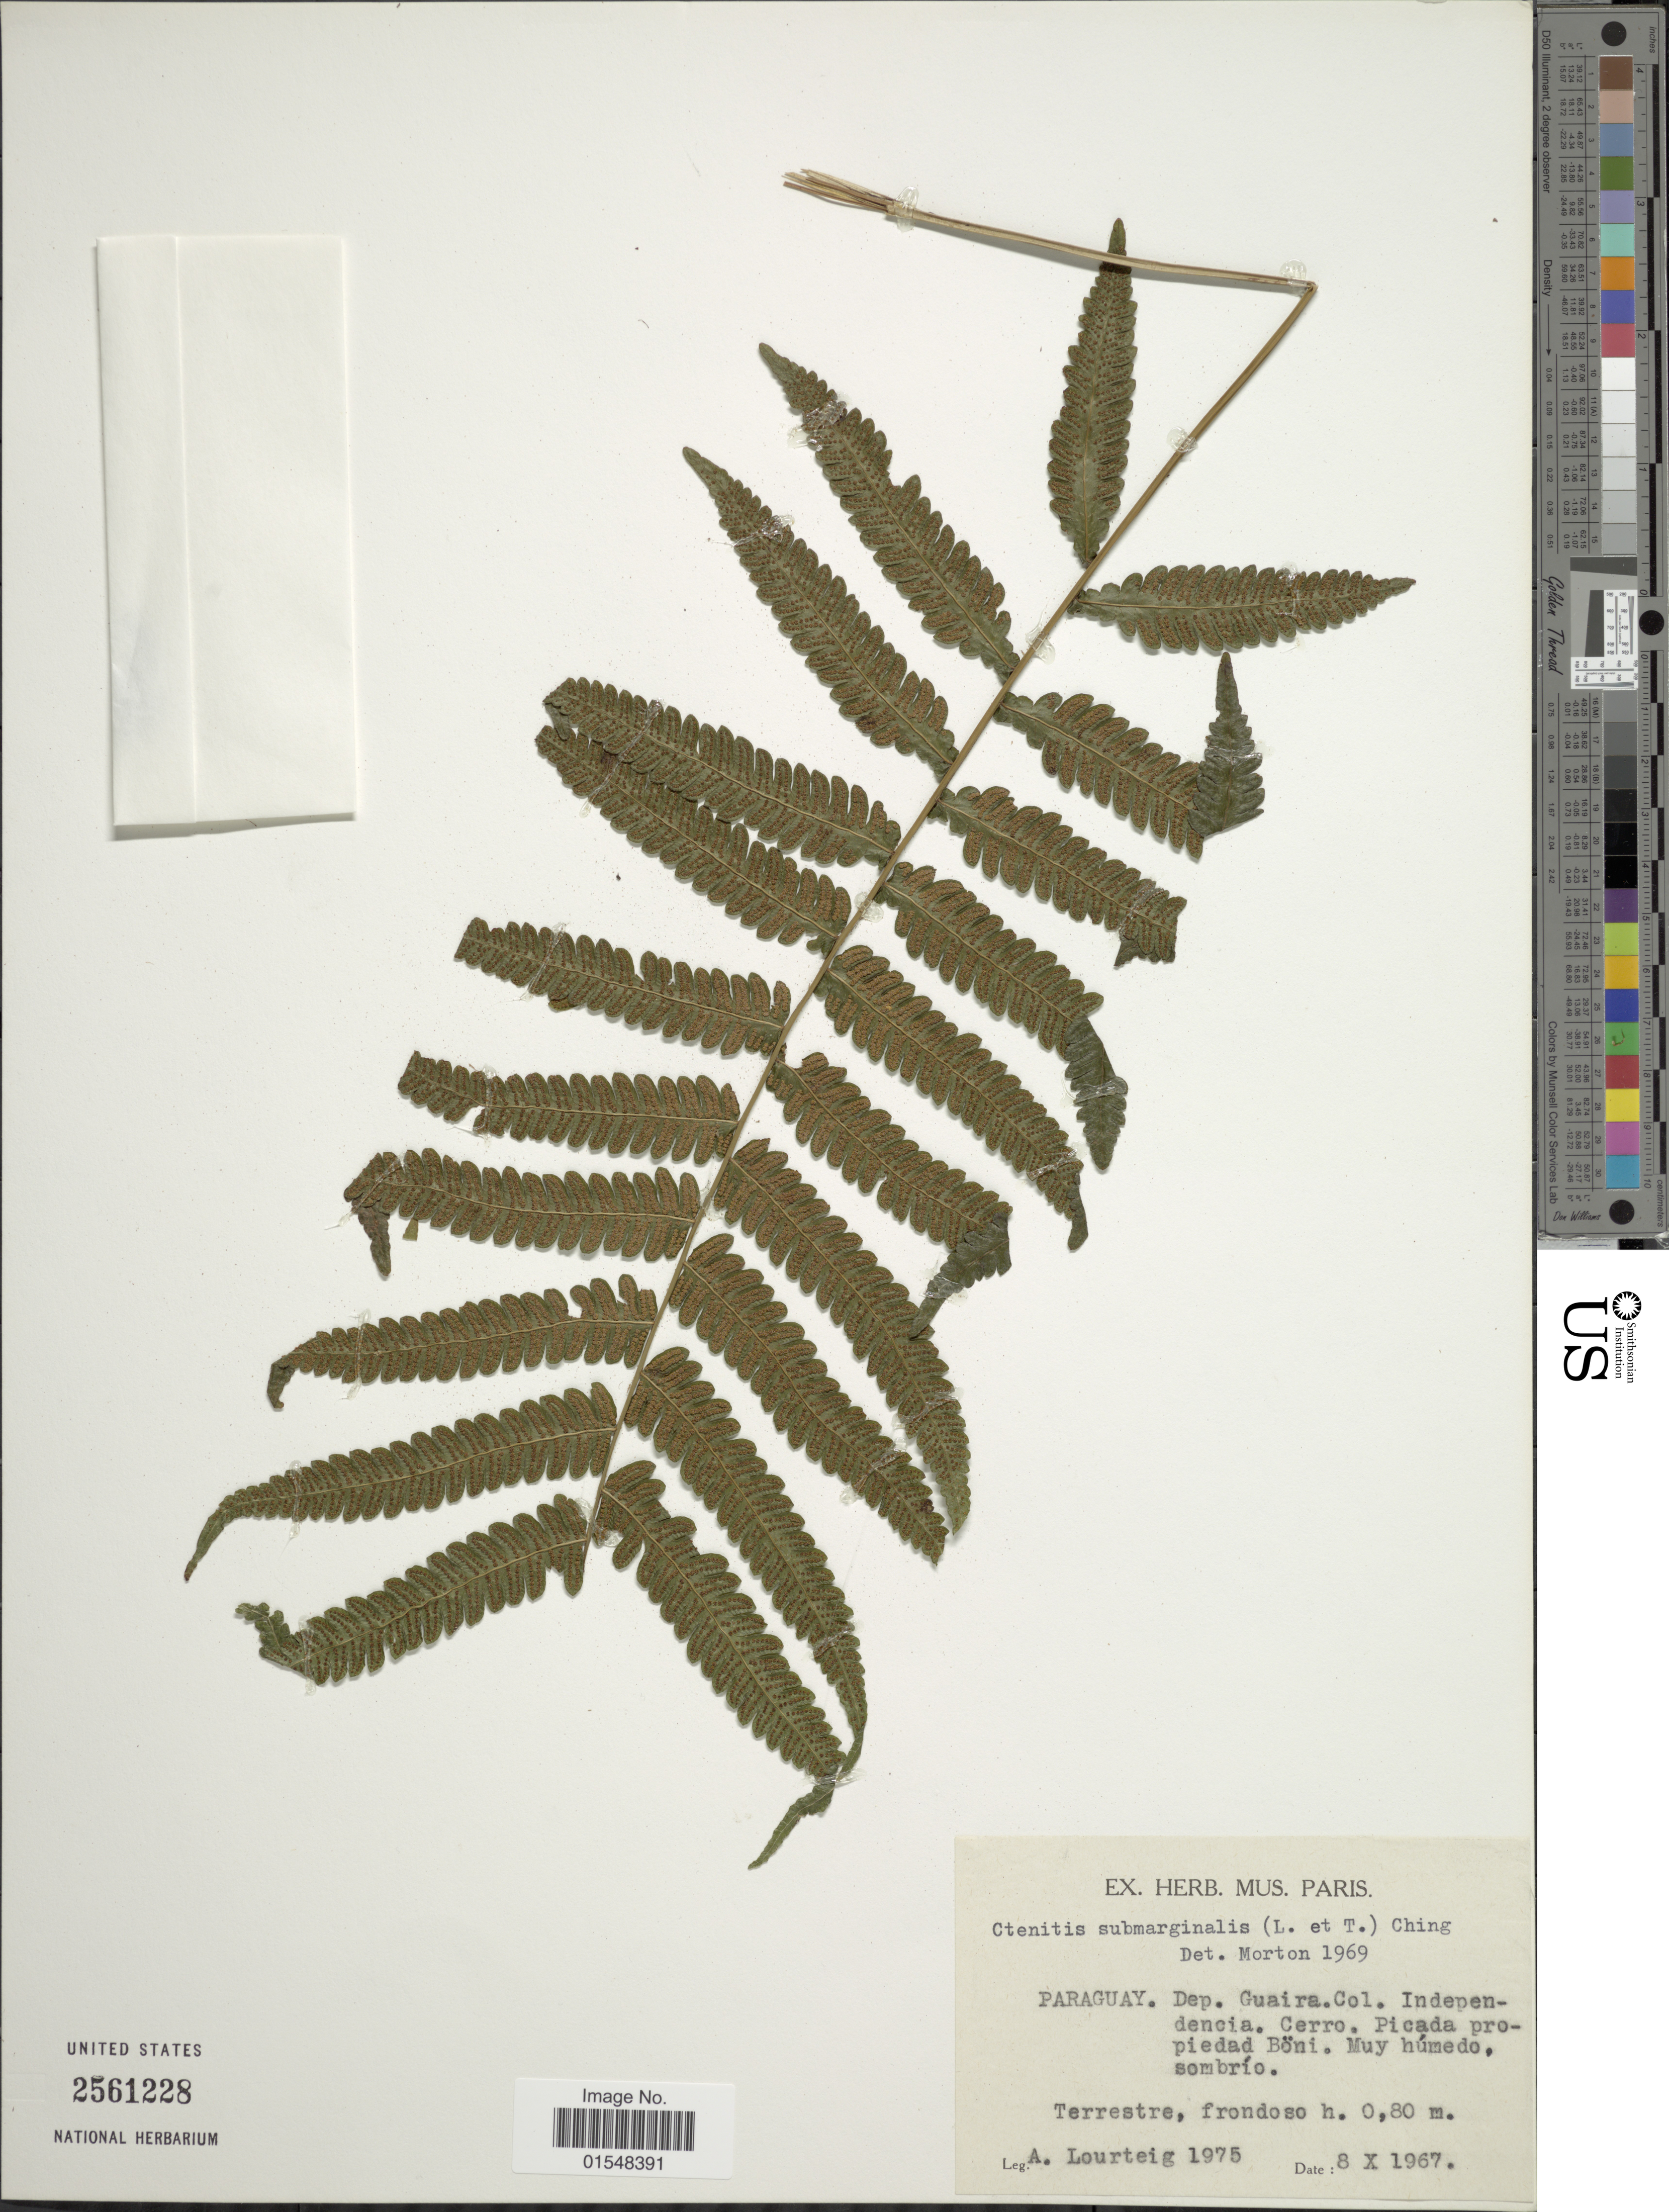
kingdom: Plantae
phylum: Tracheophyta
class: Polypodiopsida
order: Polypodiales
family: Dryopteridaceae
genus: Ctenitis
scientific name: Ctenitis submarginalis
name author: (Langsd. & Fisch.) Ching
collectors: A. Lourteig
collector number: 1975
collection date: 1967-10-08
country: Paraguay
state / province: Guaira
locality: Dep. Guaira. Col. Indepencia Cerro, Picada propiedad Böni. Muy húmedo, sombrío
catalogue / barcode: US 2561228